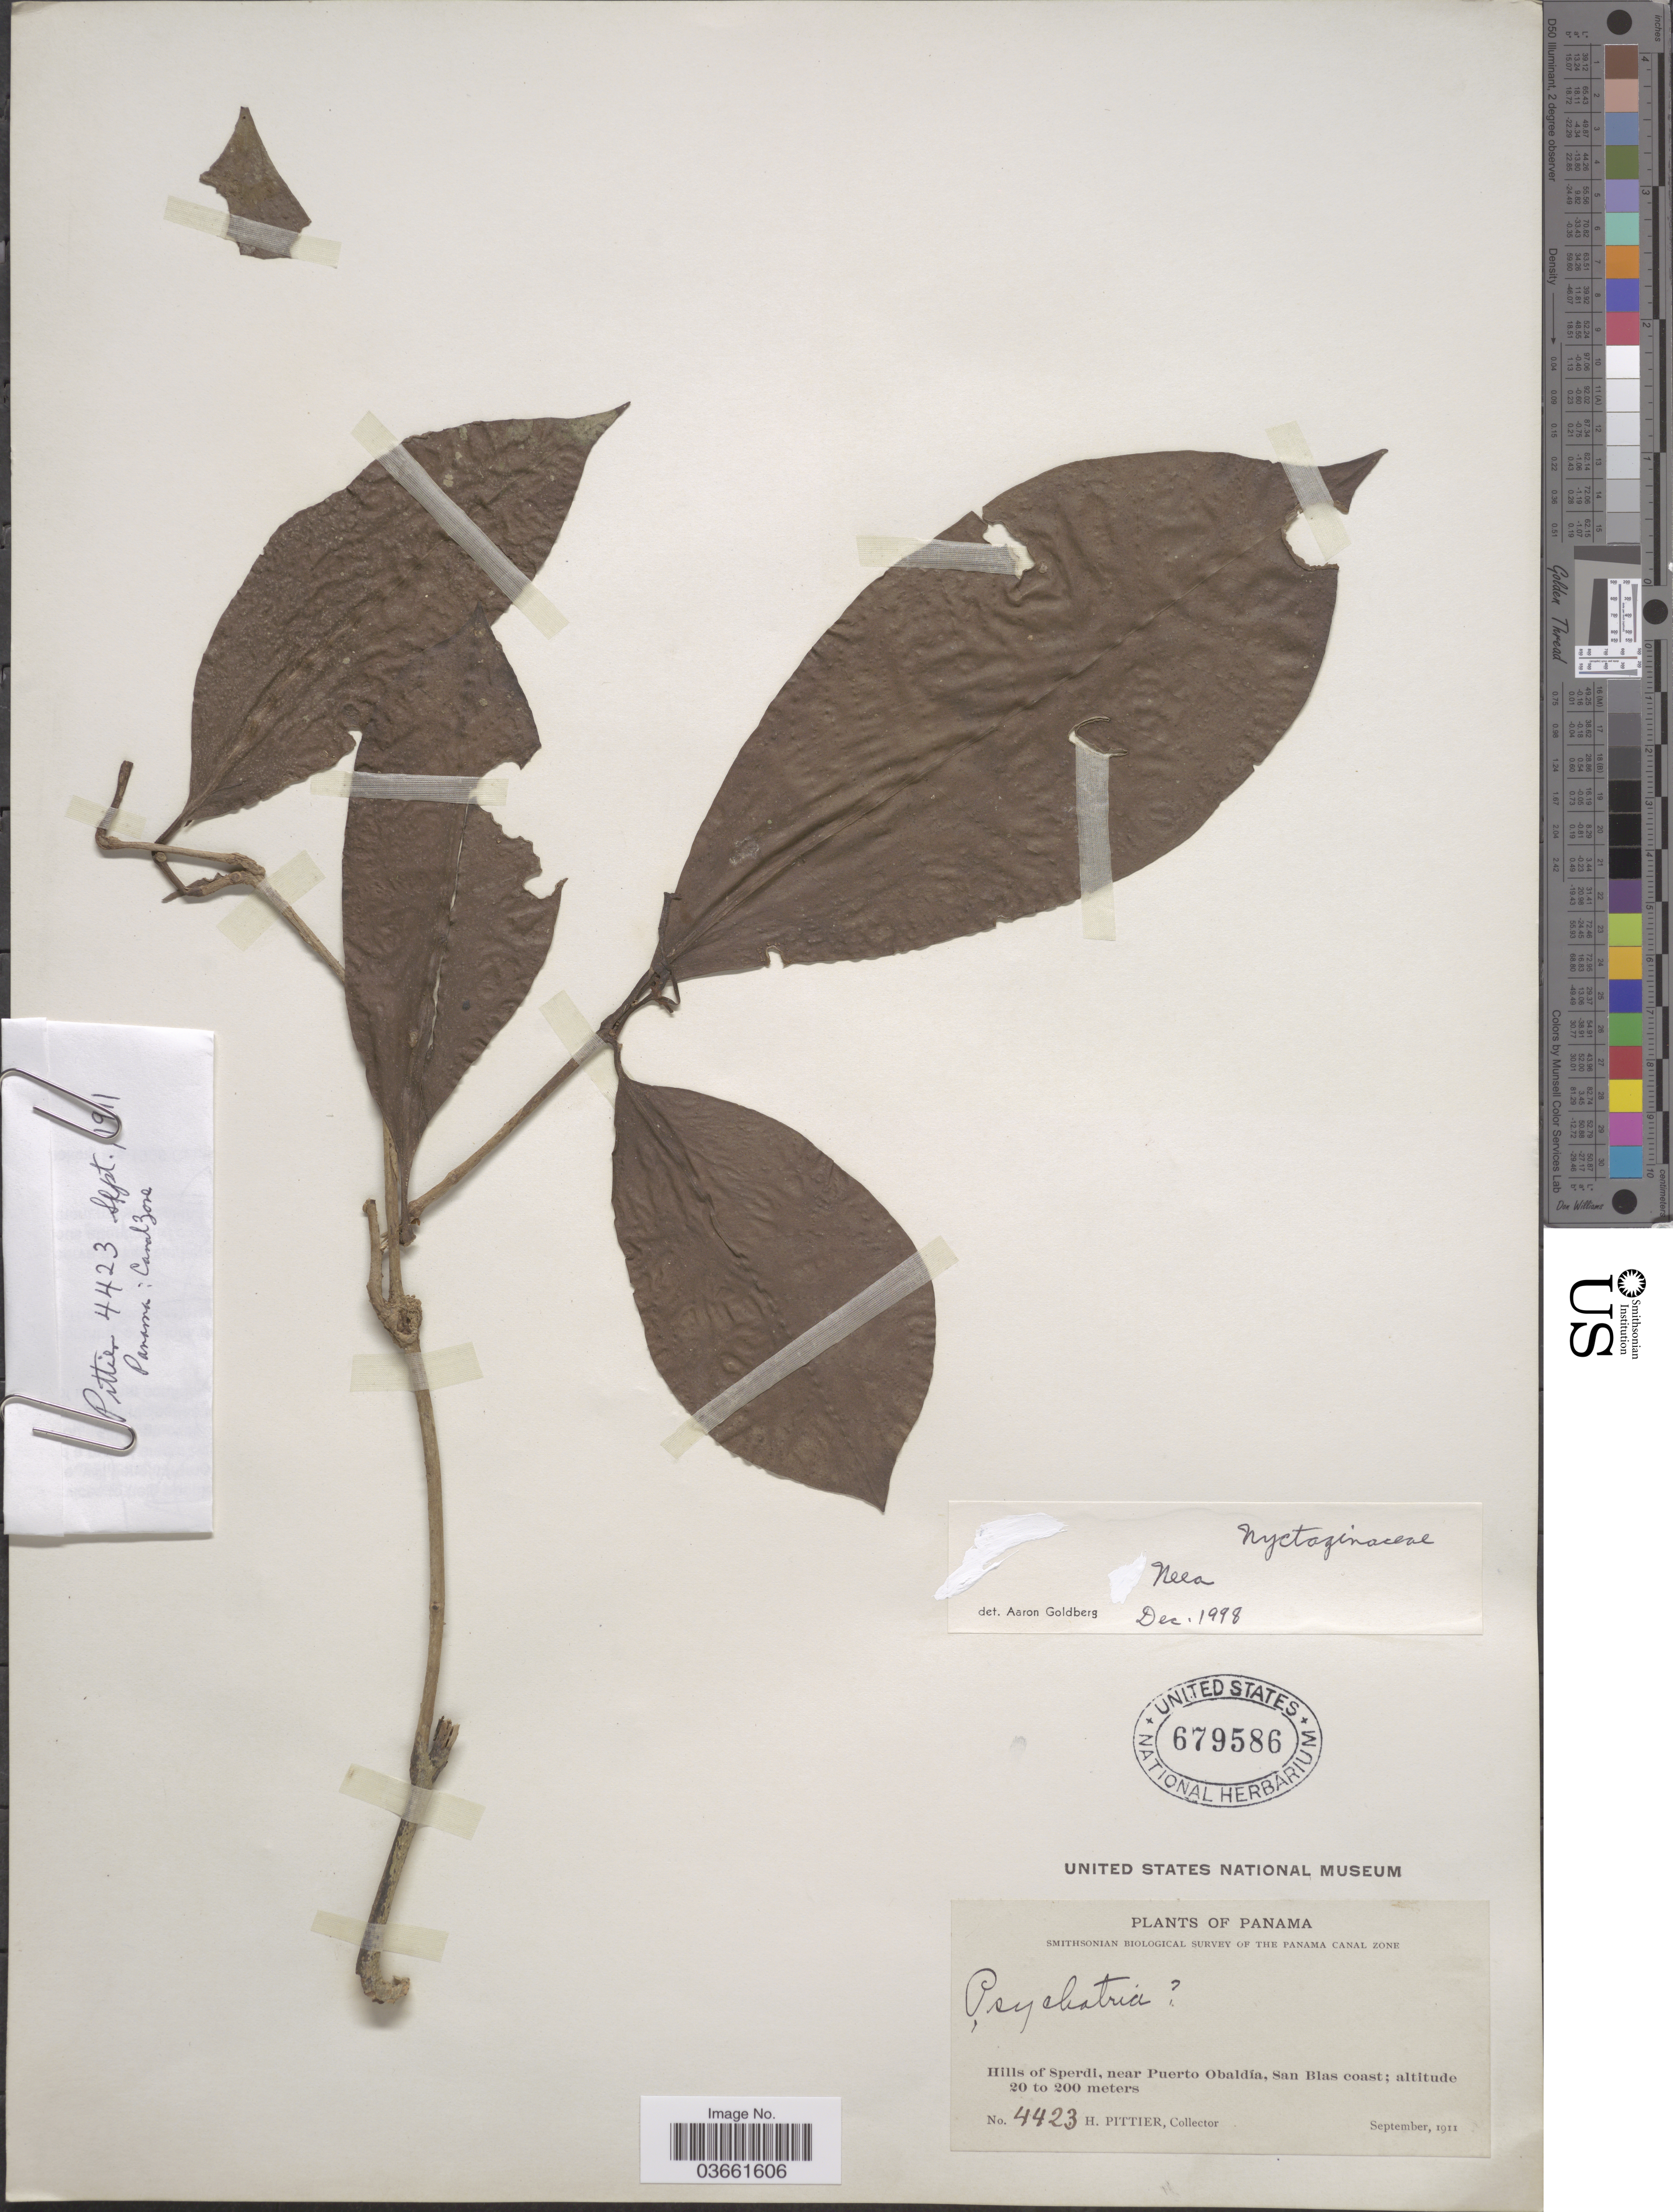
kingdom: Plantae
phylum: Tracheophyta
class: Magnoliopsida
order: Caryophyllales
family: Nyctaginaceae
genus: Neea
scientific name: Neea sp.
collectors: H. F. Pittier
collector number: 4423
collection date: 1911-09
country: Panama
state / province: Kuna Yala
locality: The Panama Canal Zone, Hills of Sperdi, near Puerto Obaldía, San Blas coast.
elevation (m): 20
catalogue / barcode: US 679586